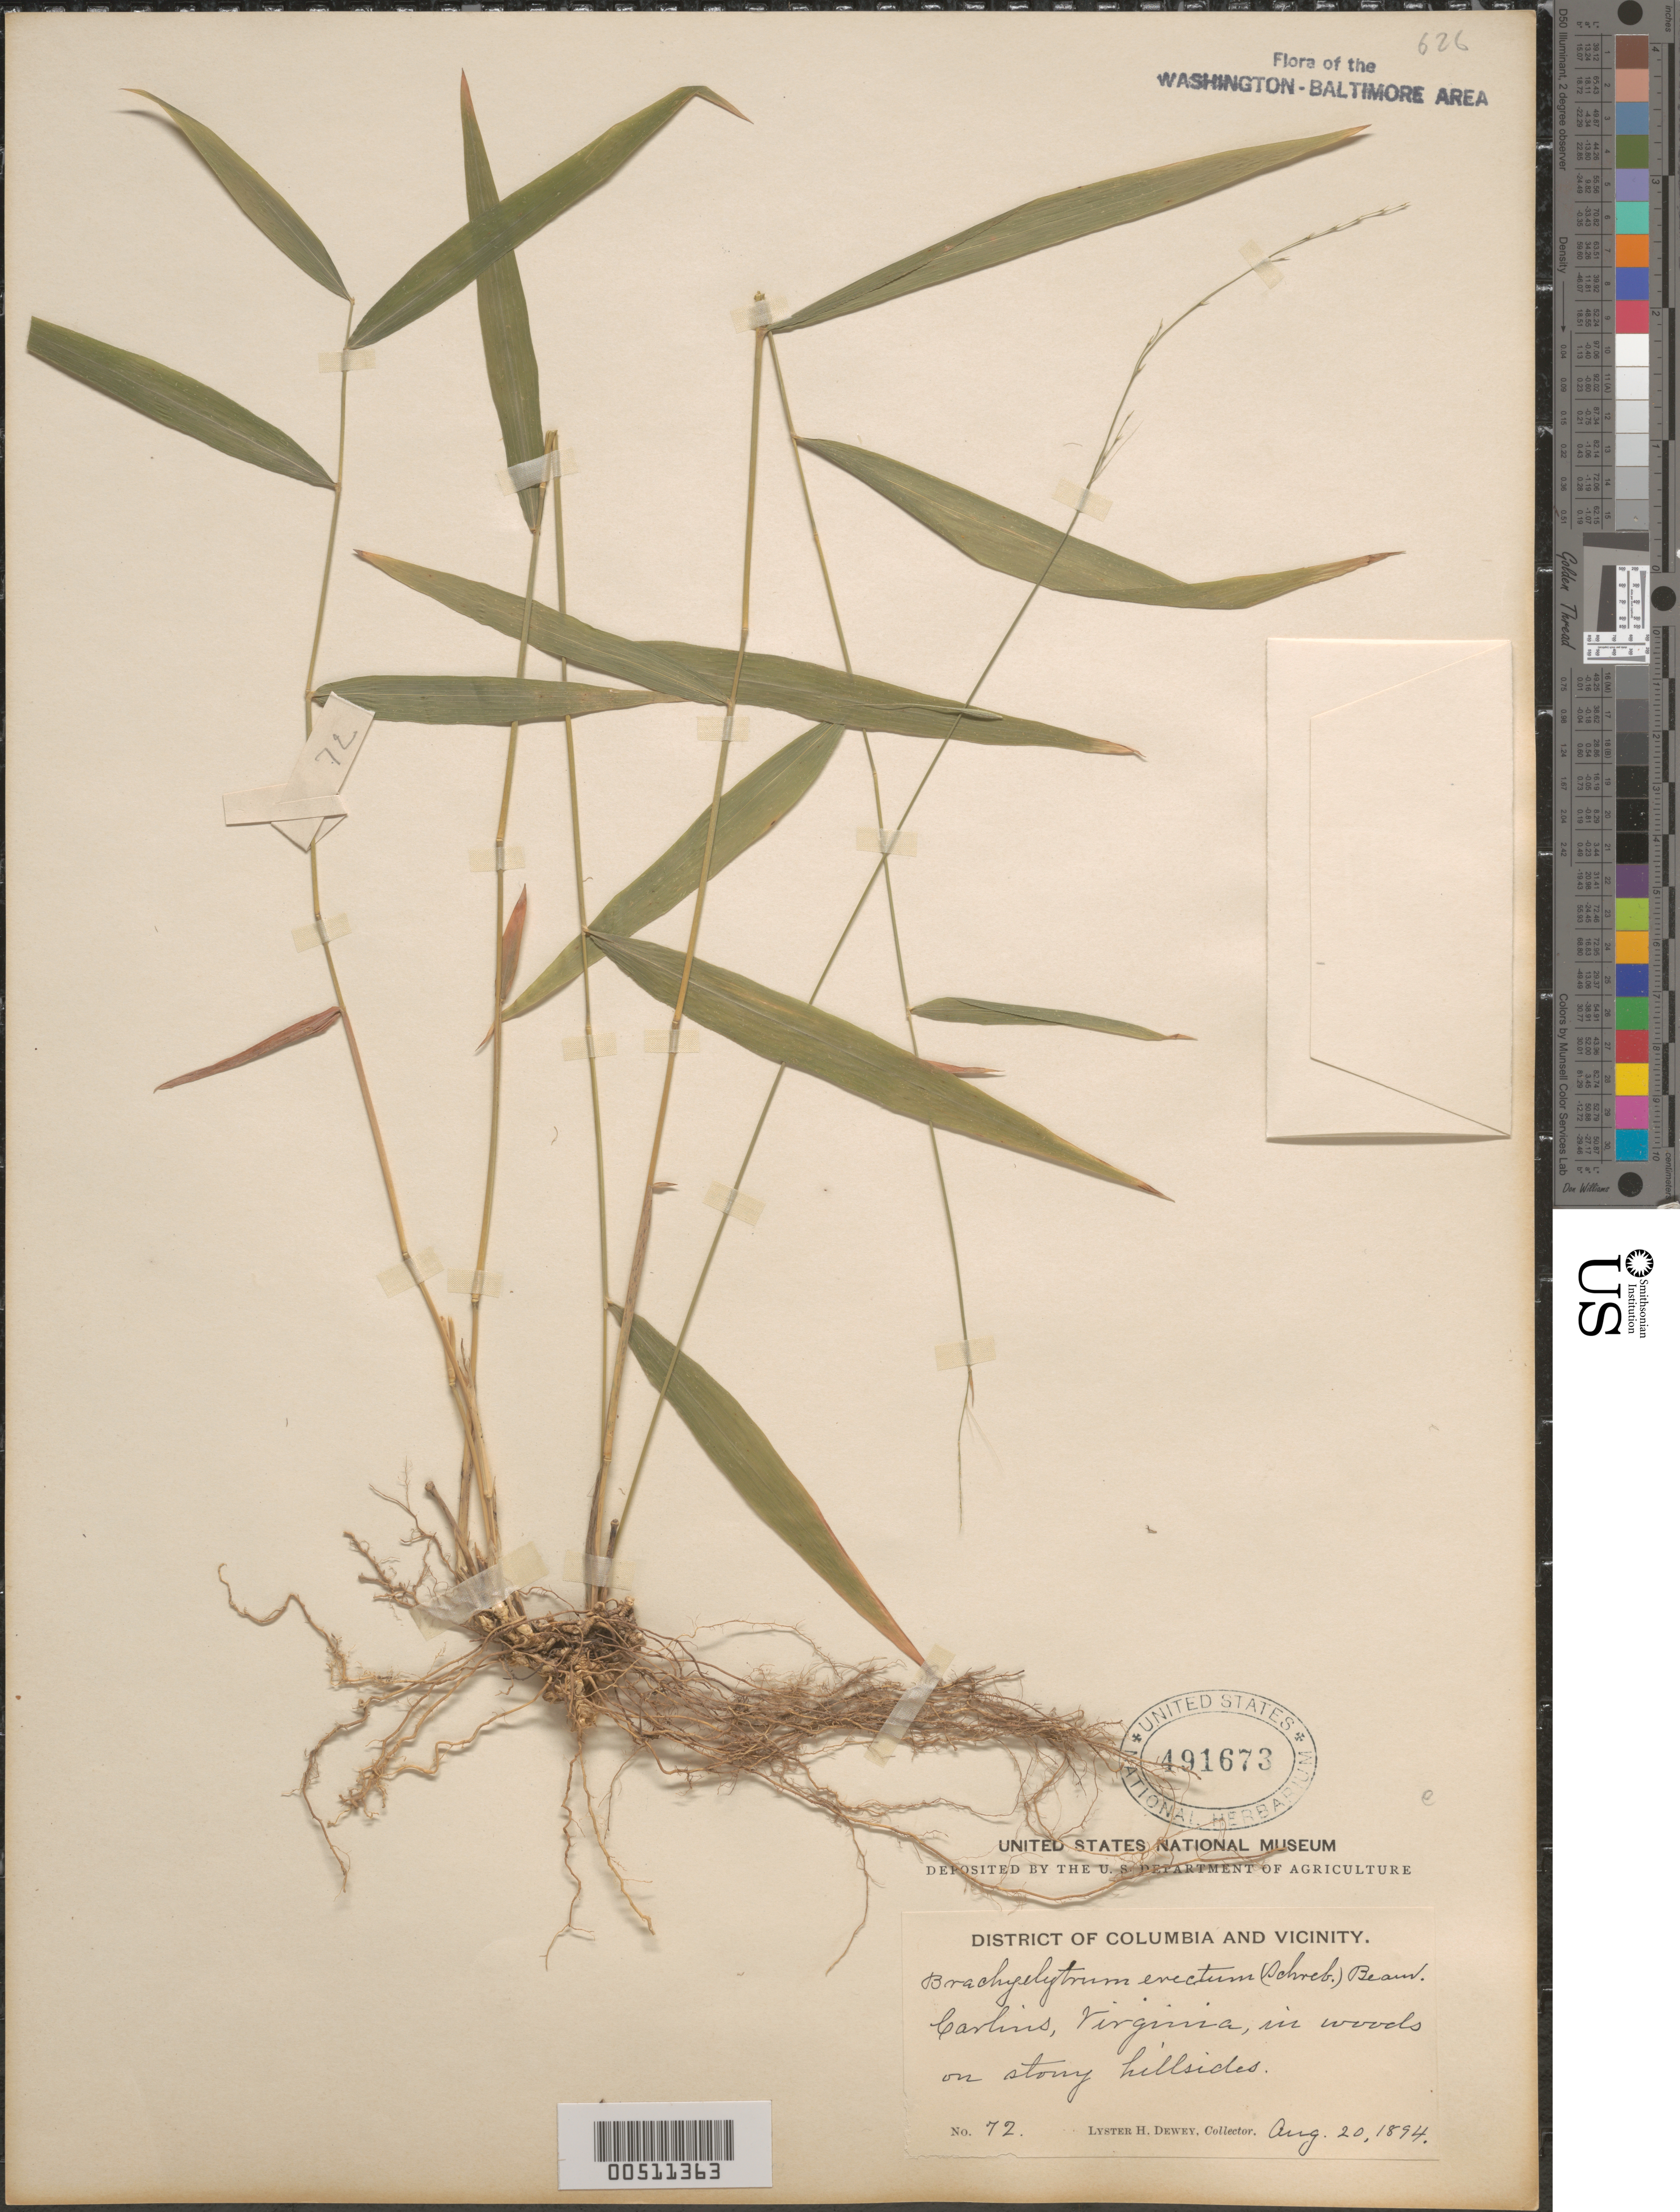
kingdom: Plantae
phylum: Tracheophyta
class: Liliopsida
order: Poales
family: Poaceae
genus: Brachyelytrum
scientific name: Brachyelytrum erectum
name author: (Schreb.) P. Beauv.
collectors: L. H. Dewey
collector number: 72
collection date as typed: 20 Aug 1894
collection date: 1894-08-20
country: United States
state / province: Virginia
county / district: Fairfax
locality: Carlins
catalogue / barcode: US 491673